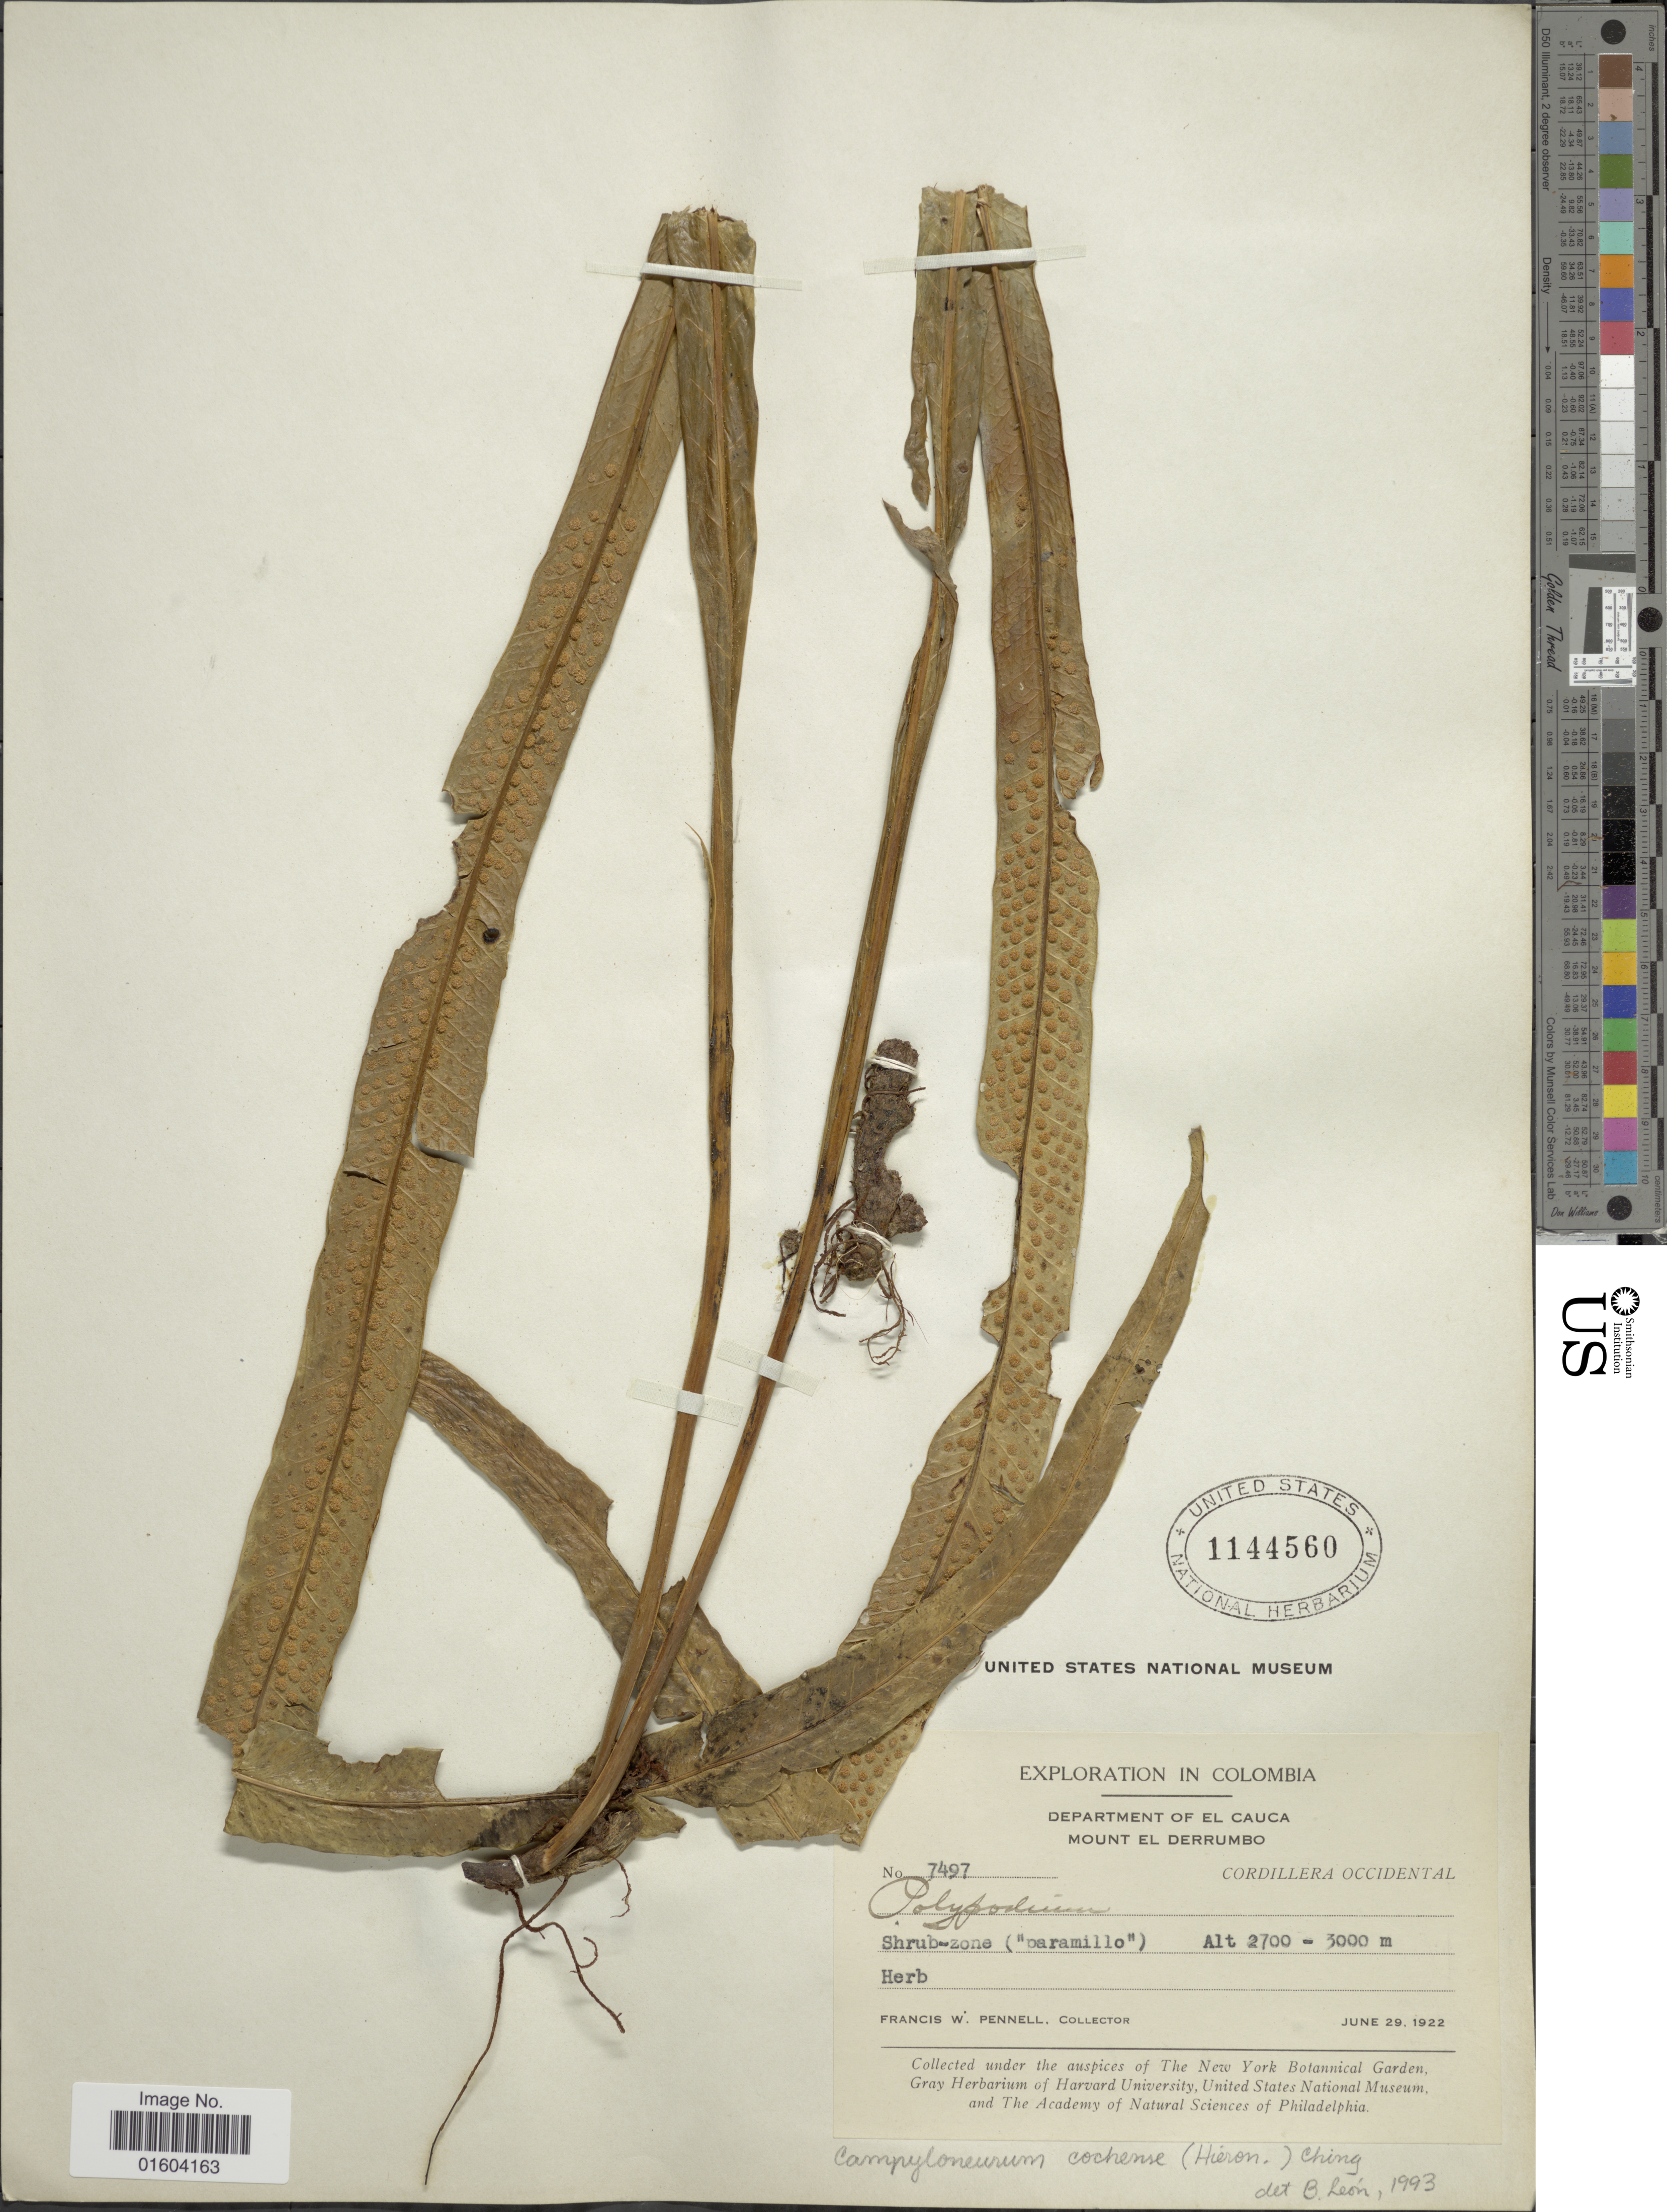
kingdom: Plantae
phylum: Tracheophyta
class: Polypodiopsida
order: Polypodiales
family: Polypodiaceae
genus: Campyloneurum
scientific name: Campyloneurum cochense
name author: (Hieron.) Ching & Farw.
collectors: F. W. Pennell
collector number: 7497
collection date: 1922-06-29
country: Colombia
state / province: Cauca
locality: Department of Cauca. Mount El Derrumbo, Cordillera Occidental.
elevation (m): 2700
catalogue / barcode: US 1144560